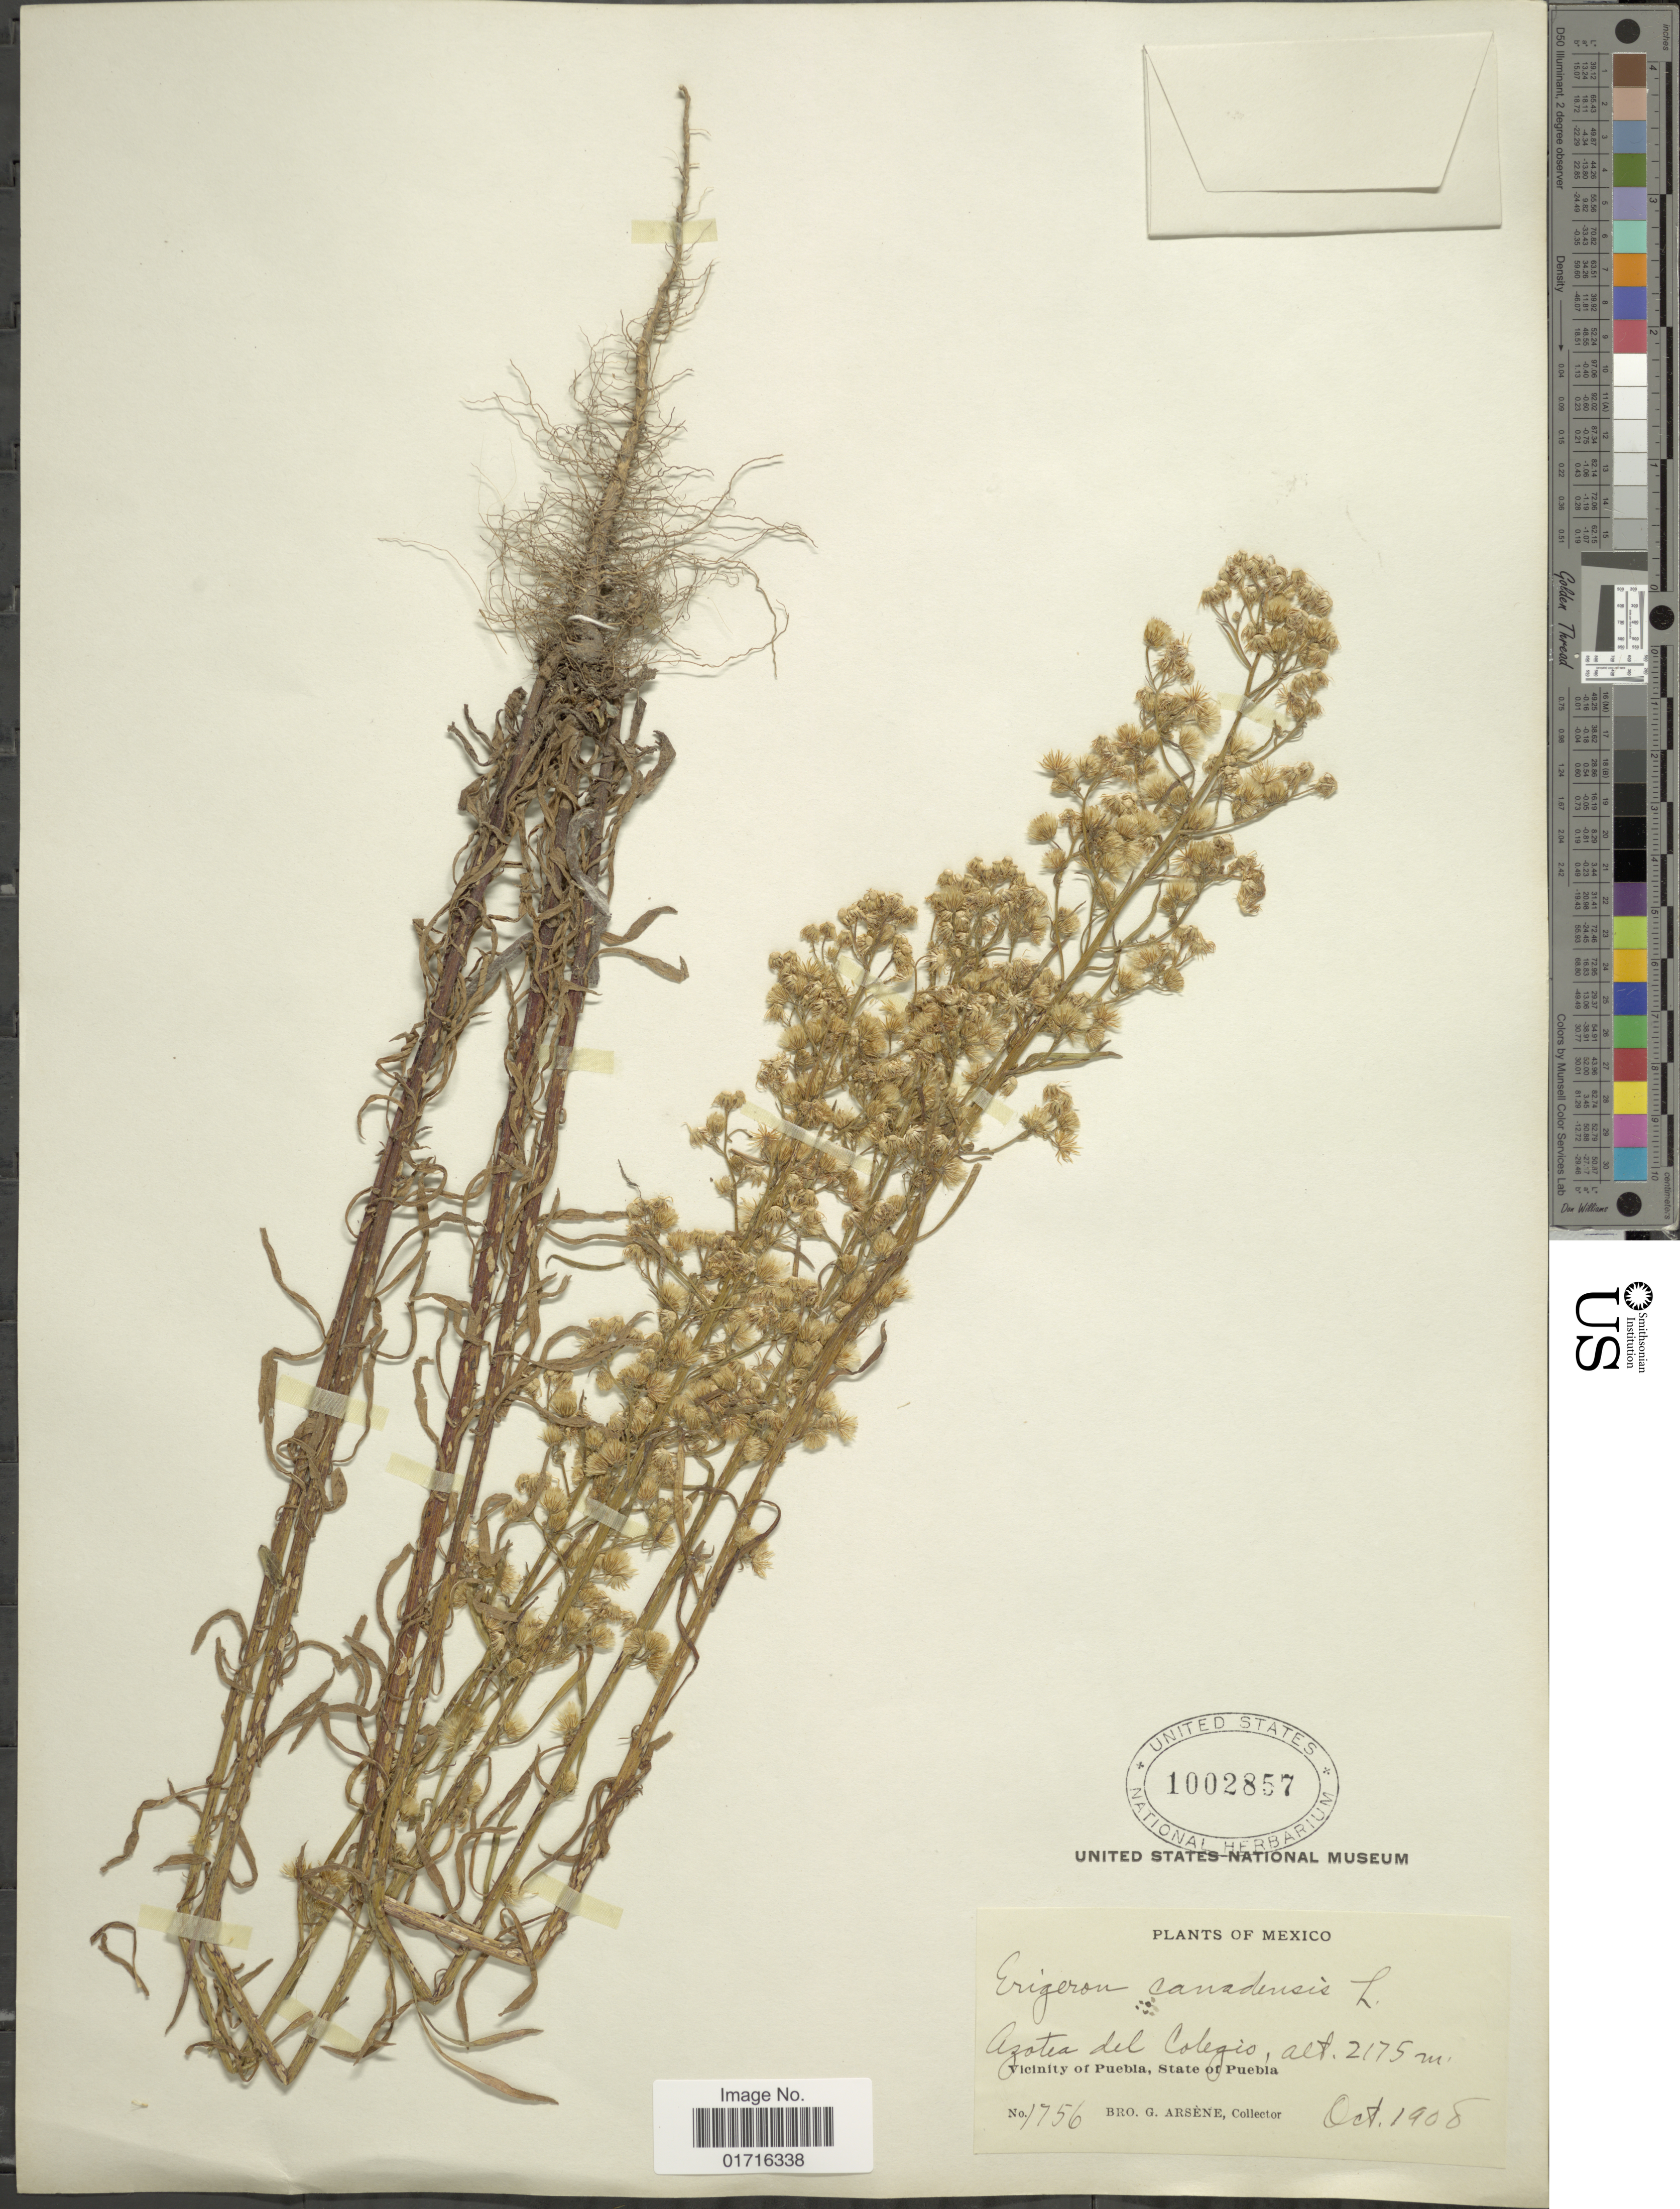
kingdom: Plantae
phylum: Tracheophyta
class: Magnoliopsida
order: Asterales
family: Asteraceae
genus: Conyza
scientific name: Conyza canadensis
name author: (L.) Cronq.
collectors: Bro. G. Arsène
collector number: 1756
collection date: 1908-10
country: Mexico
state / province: Puebla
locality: Azotea del Colegio, Vicinity of Puebla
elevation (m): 2175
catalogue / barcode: US 1002857